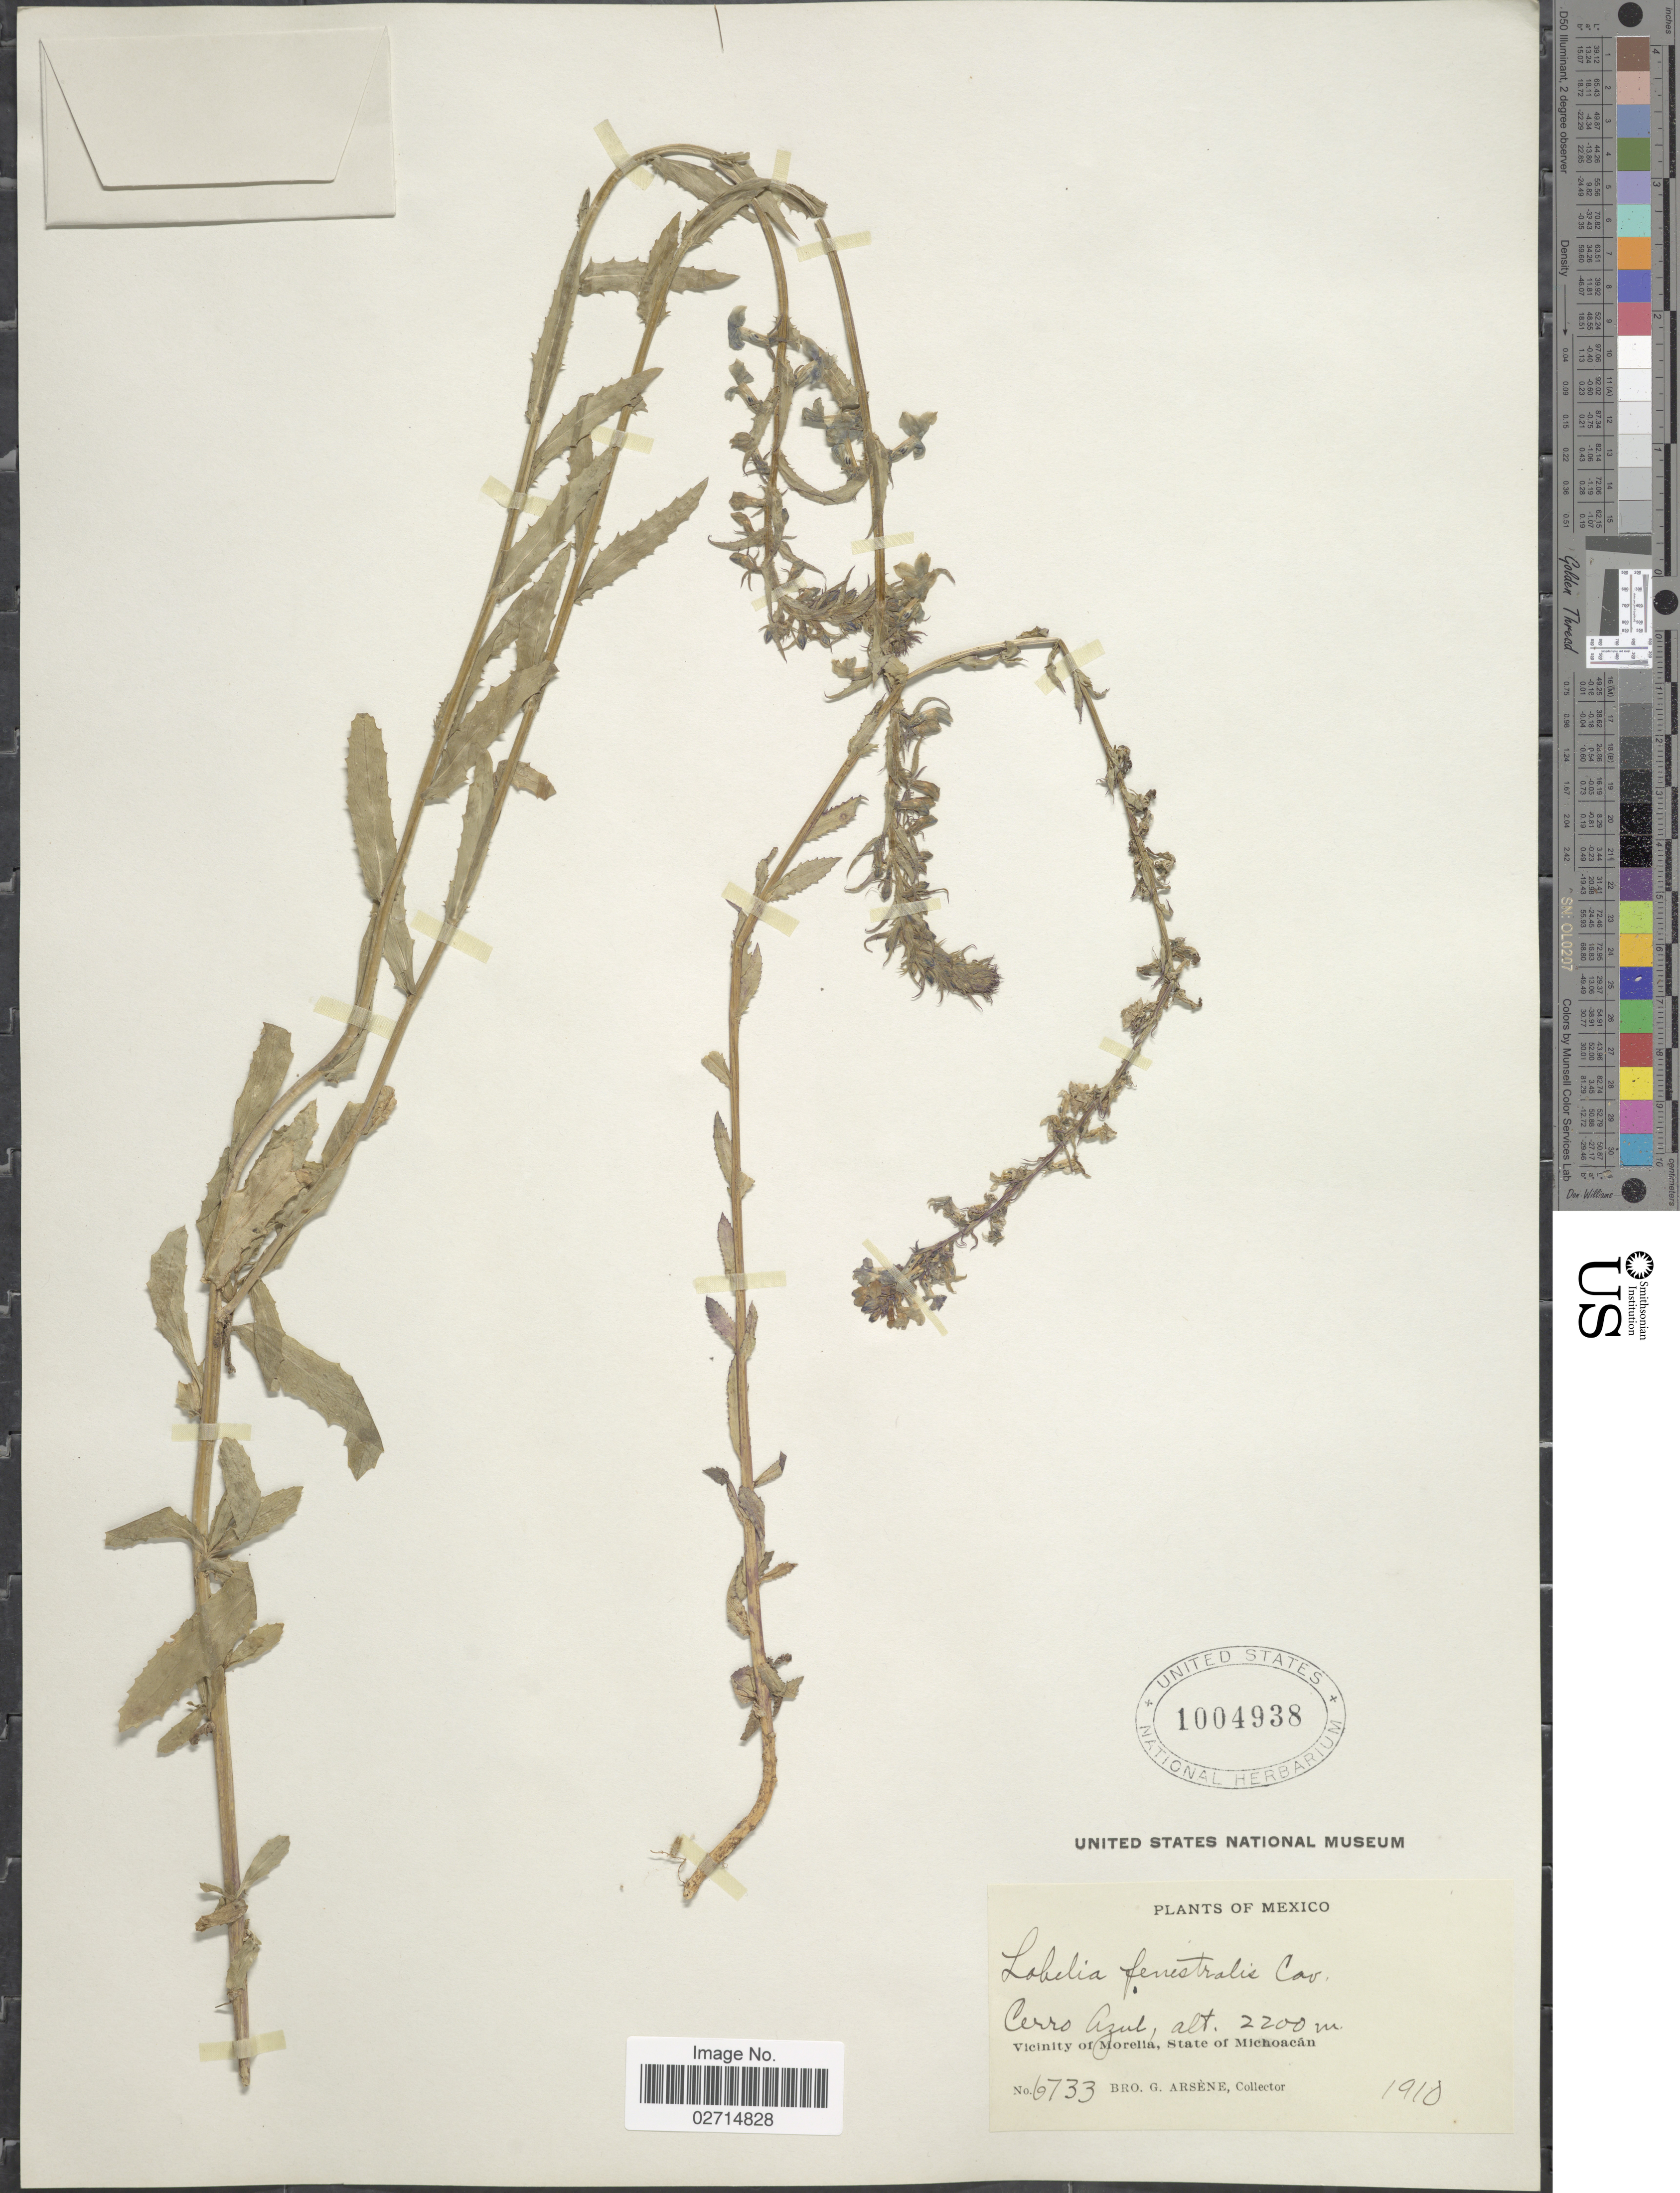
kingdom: Plantae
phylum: Tracheophyta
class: Magnoliopsida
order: Asterales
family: Campanulaceae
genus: Lobelia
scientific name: Lobelia fenestralis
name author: Cav.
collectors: Bro. G. Arsène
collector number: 6733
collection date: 1910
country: Mexico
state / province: Michoacán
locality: Cerro Azul. Vicinity of Morelia.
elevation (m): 2200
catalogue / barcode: US 1004938